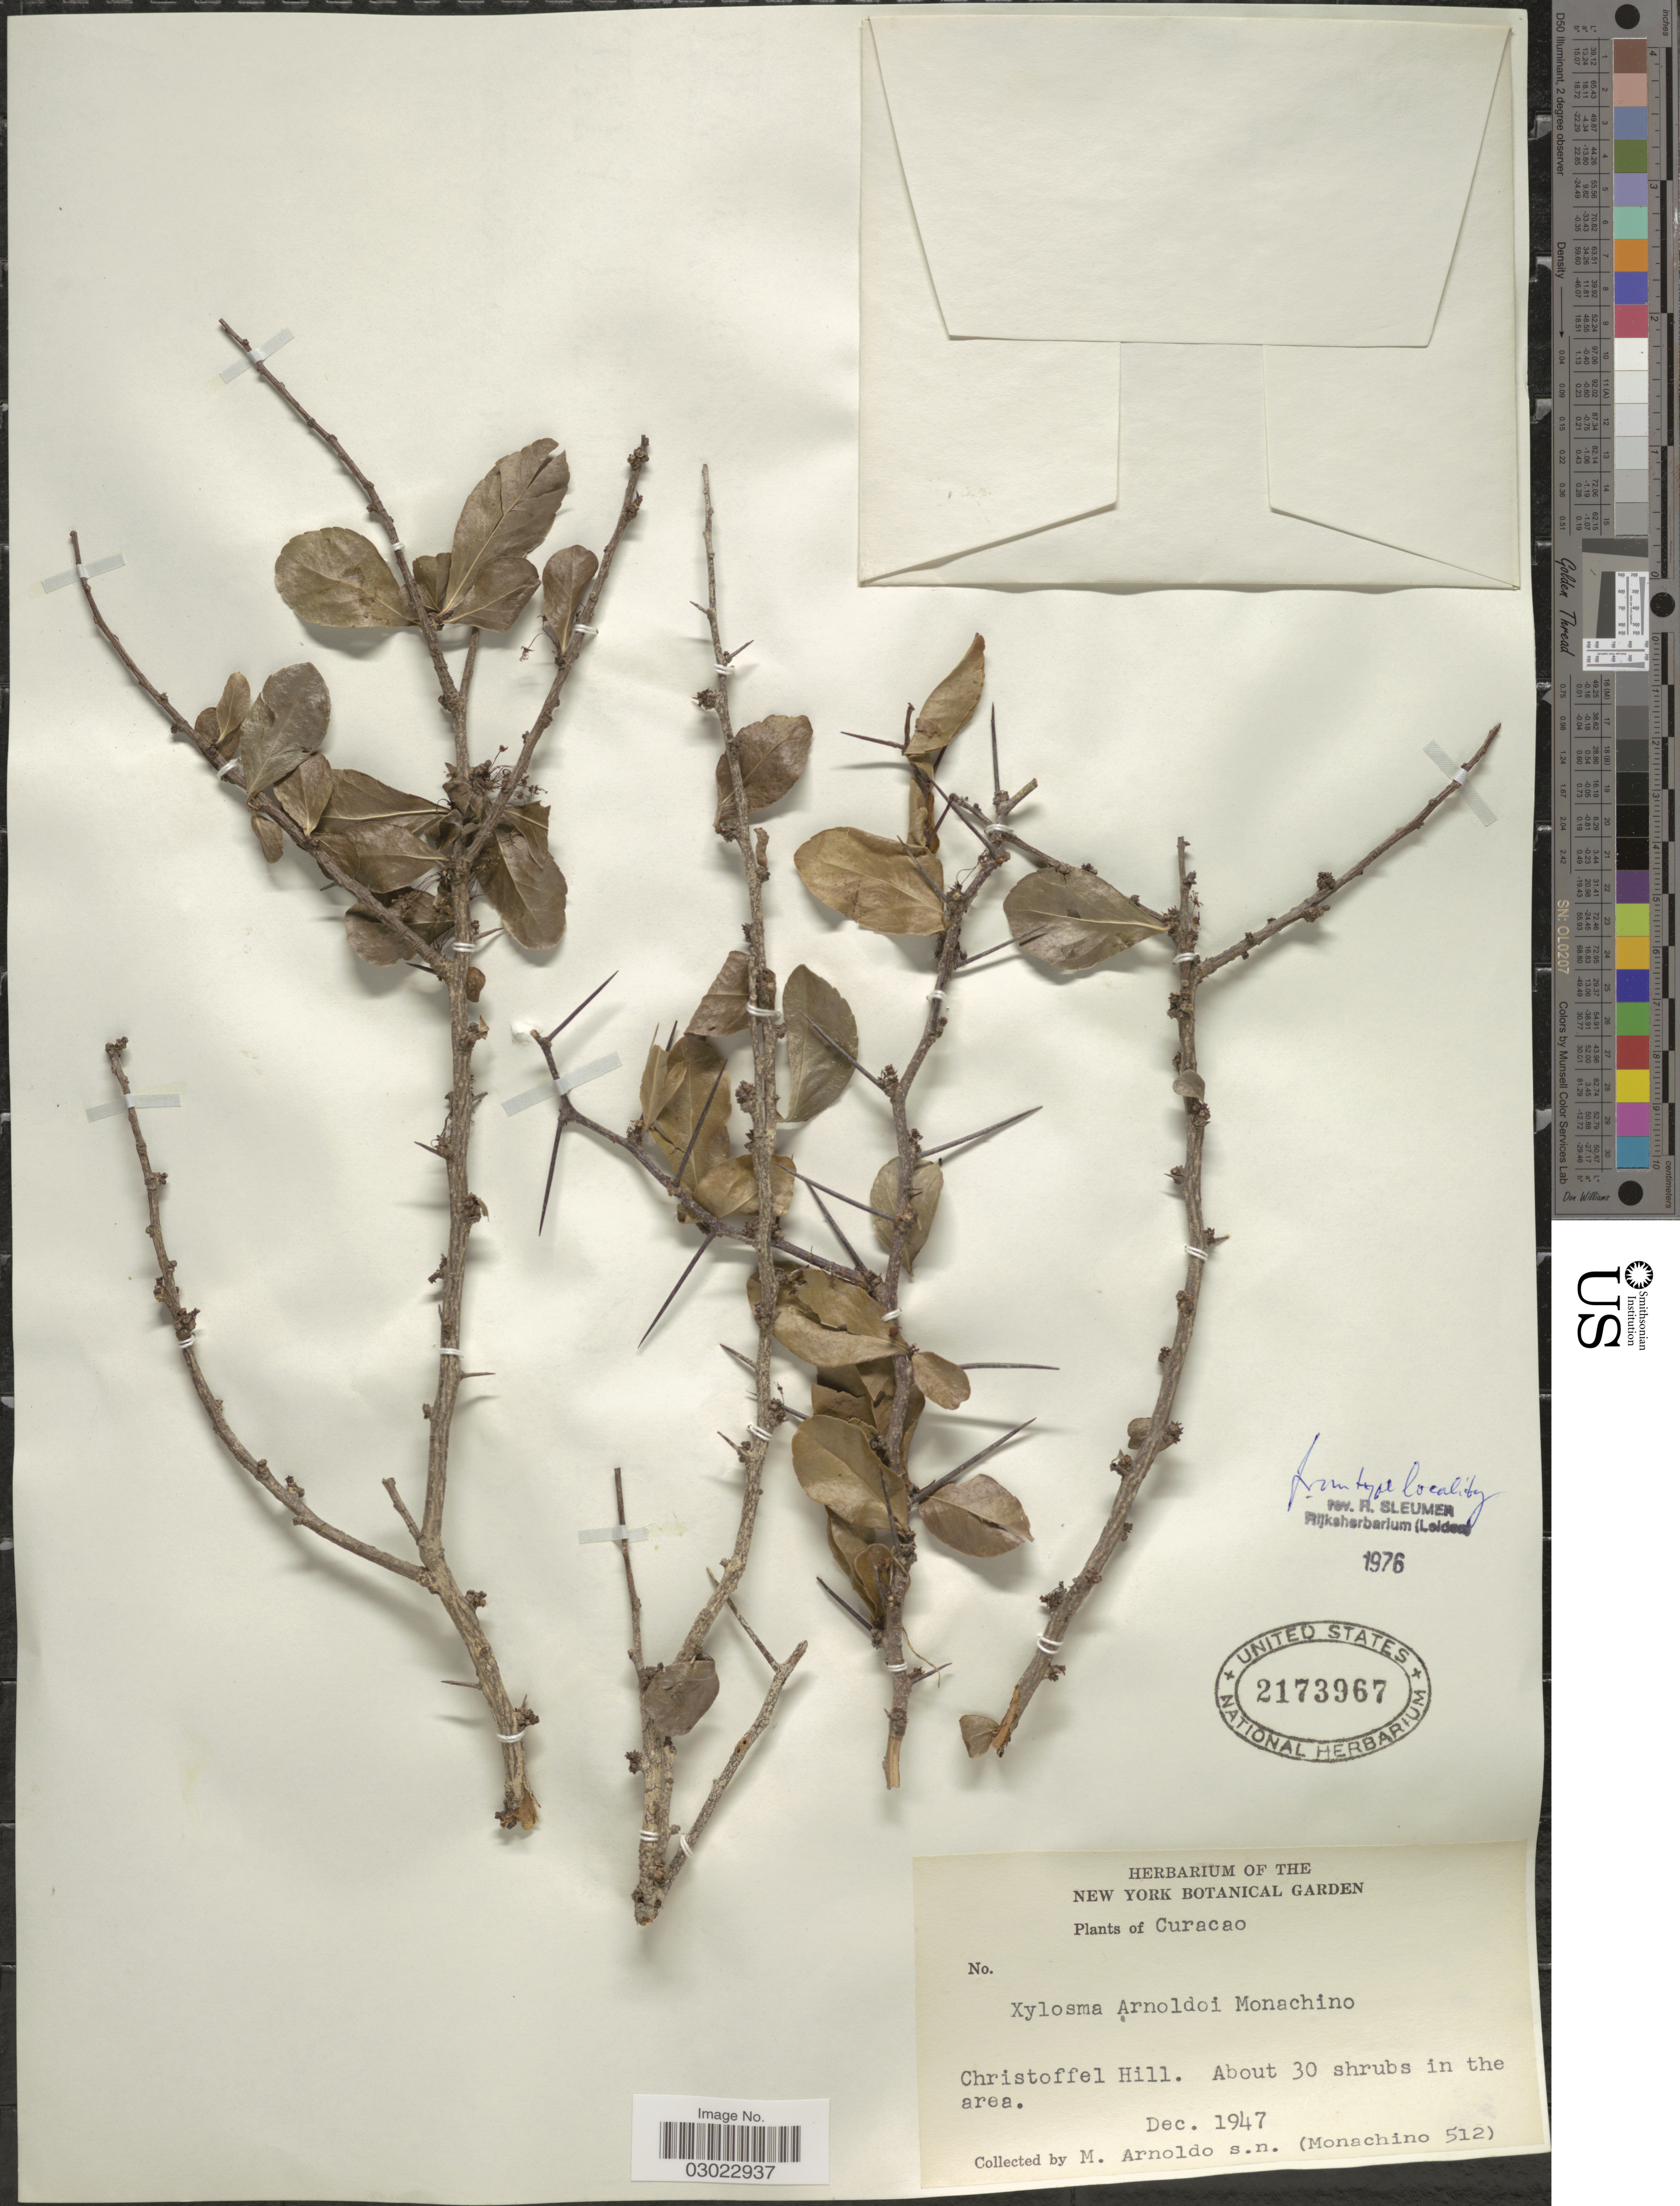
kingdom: Plantae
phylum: Tracheophyta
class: Magnoliopsida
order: Malpighiales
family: Salicaceae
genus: Xylosma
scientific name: Xylosma arnoldii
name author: Monach.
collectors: N. Arnoldo-Broeders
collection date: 1947-12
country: Curaçao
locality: Christoffel Hill. About 30 shrubs in the area.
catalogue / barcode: US 2173967